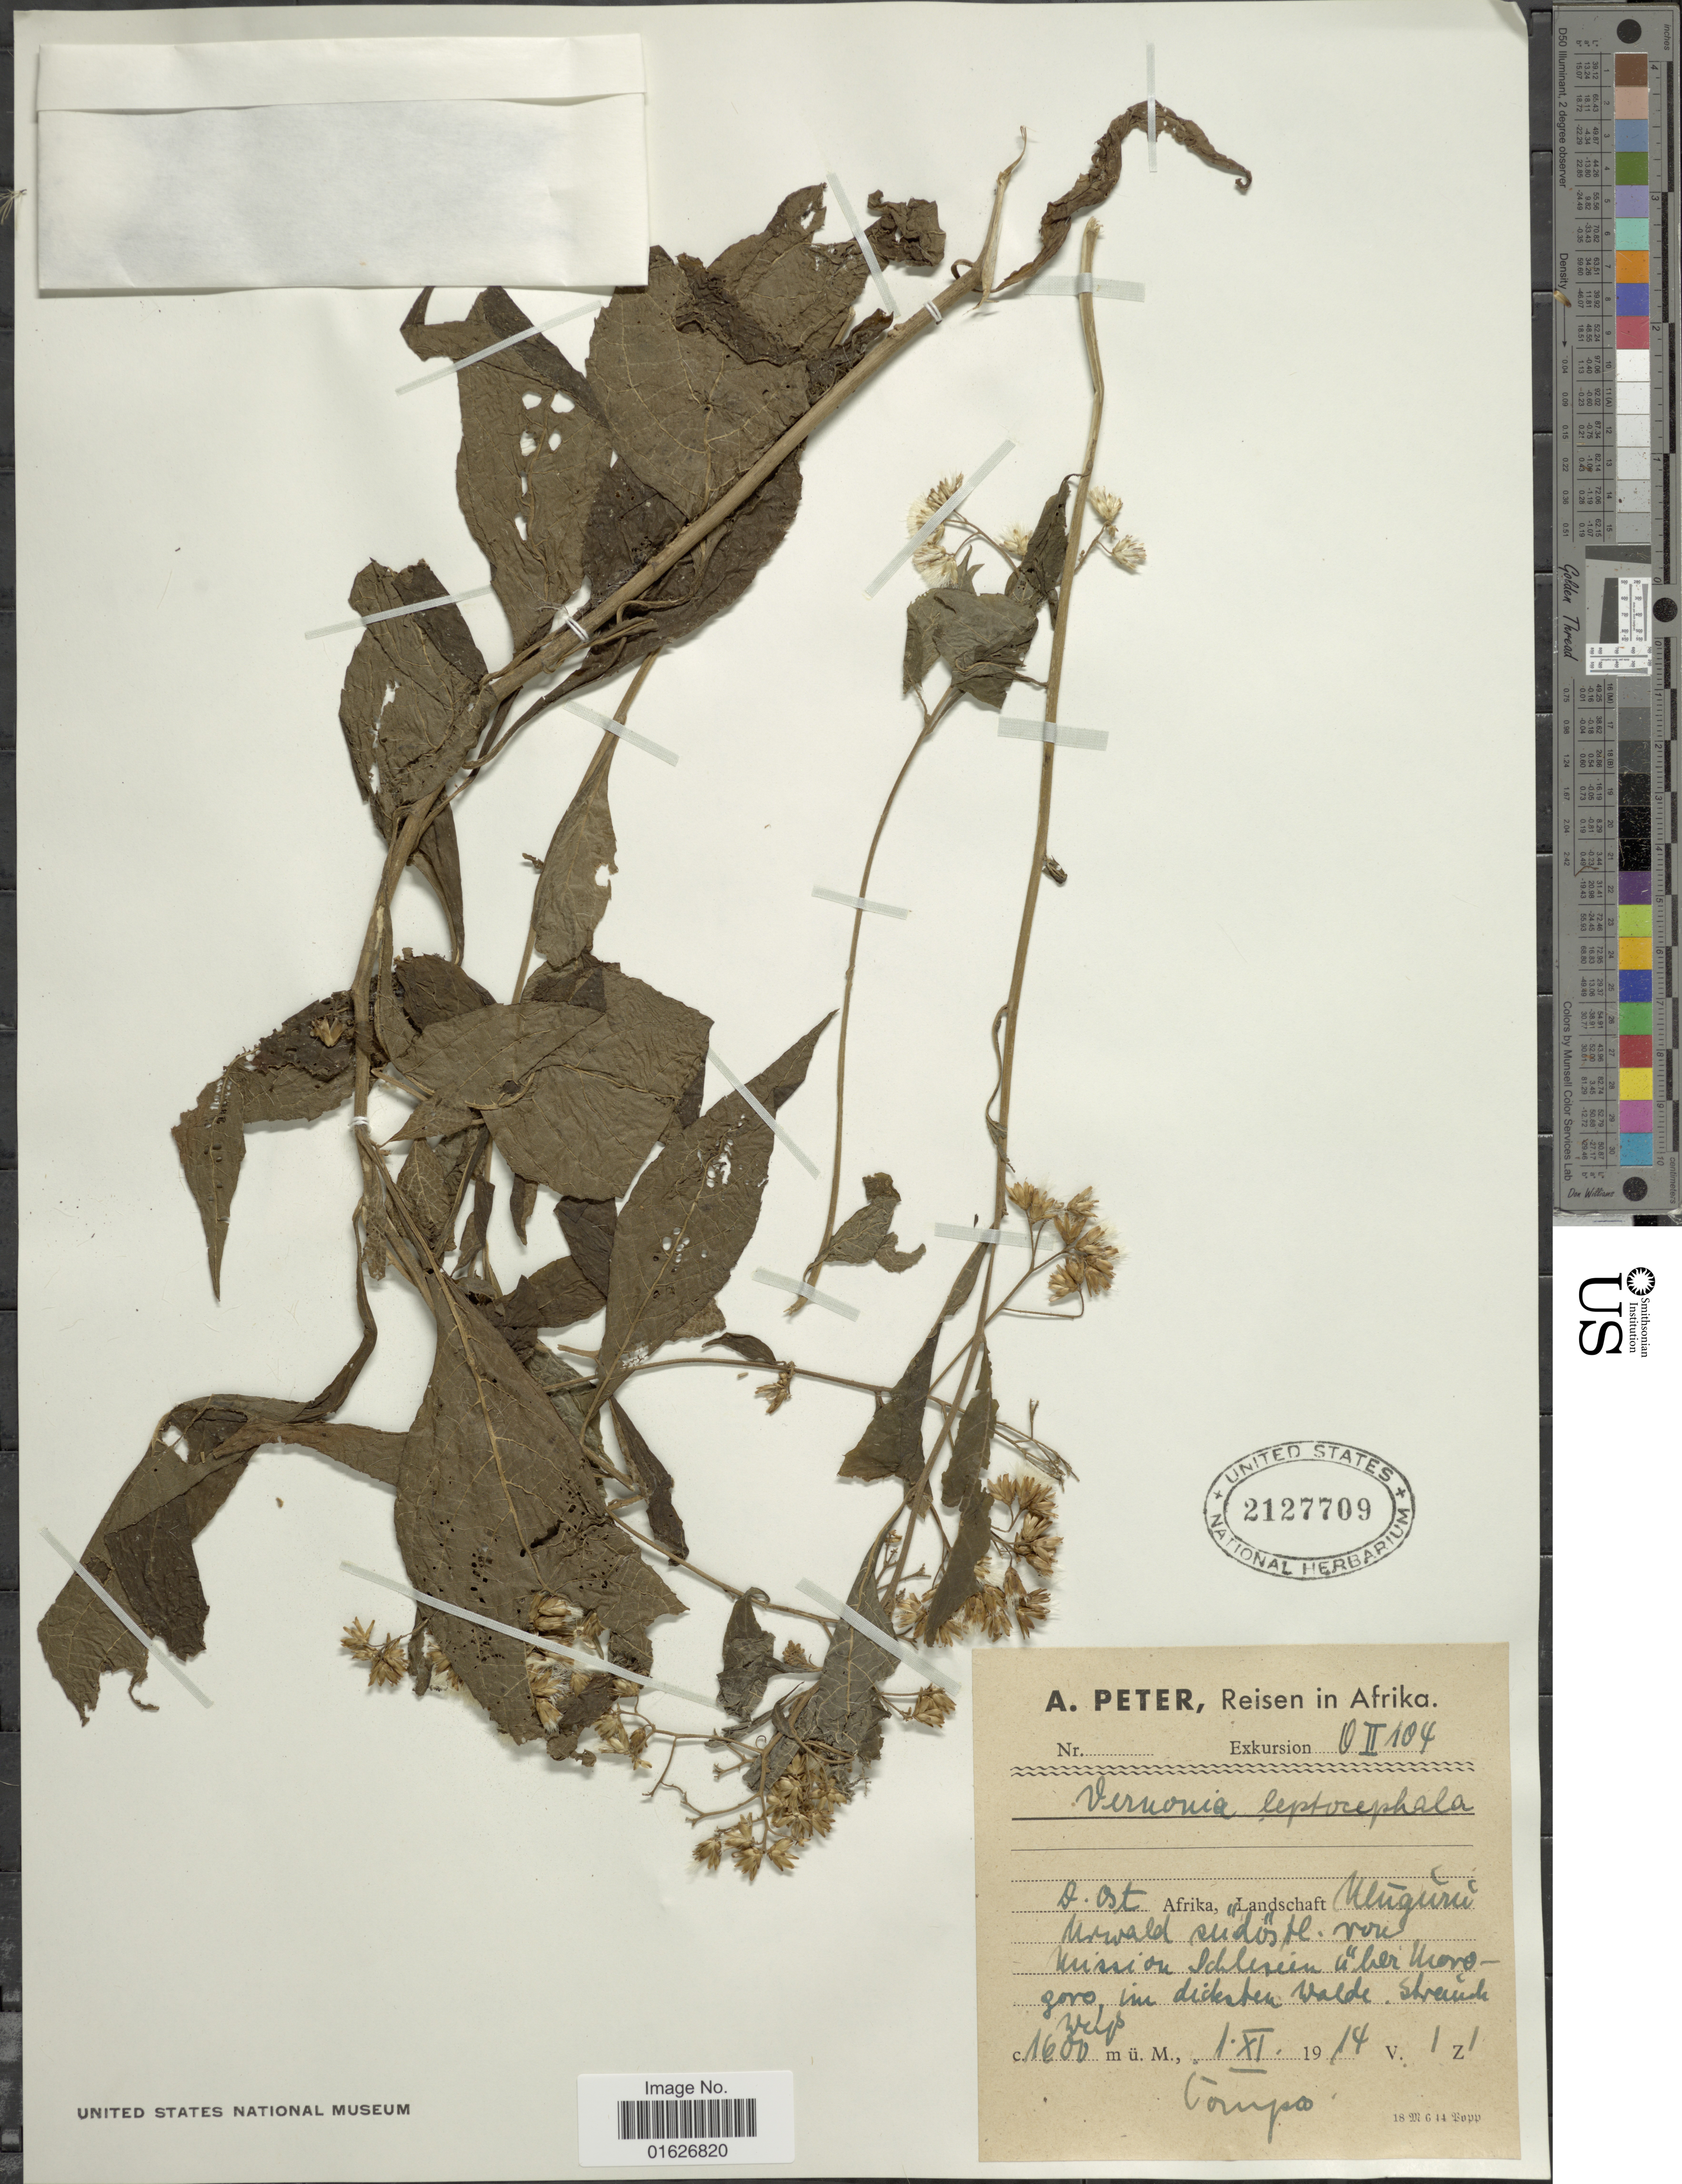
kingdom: Plantae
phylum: Tracheophyta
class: Magnoliopsida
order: Asterales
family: Asteraceae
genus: Ananthura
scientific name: Ananthura pteropoda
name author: (Oliv. & Hiern in Oliv.) H. Rob. & Skvarla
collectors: A. Peter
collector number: OII104?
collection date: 1914-11-01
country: Tanzania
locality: Afrika, D. Ost, Landschaft Uluguru, Urwald sudöstl. von Mission Schlesien über Morogoro im dichterten walde streinch welp.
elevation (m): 1600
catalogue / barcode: US 2127709